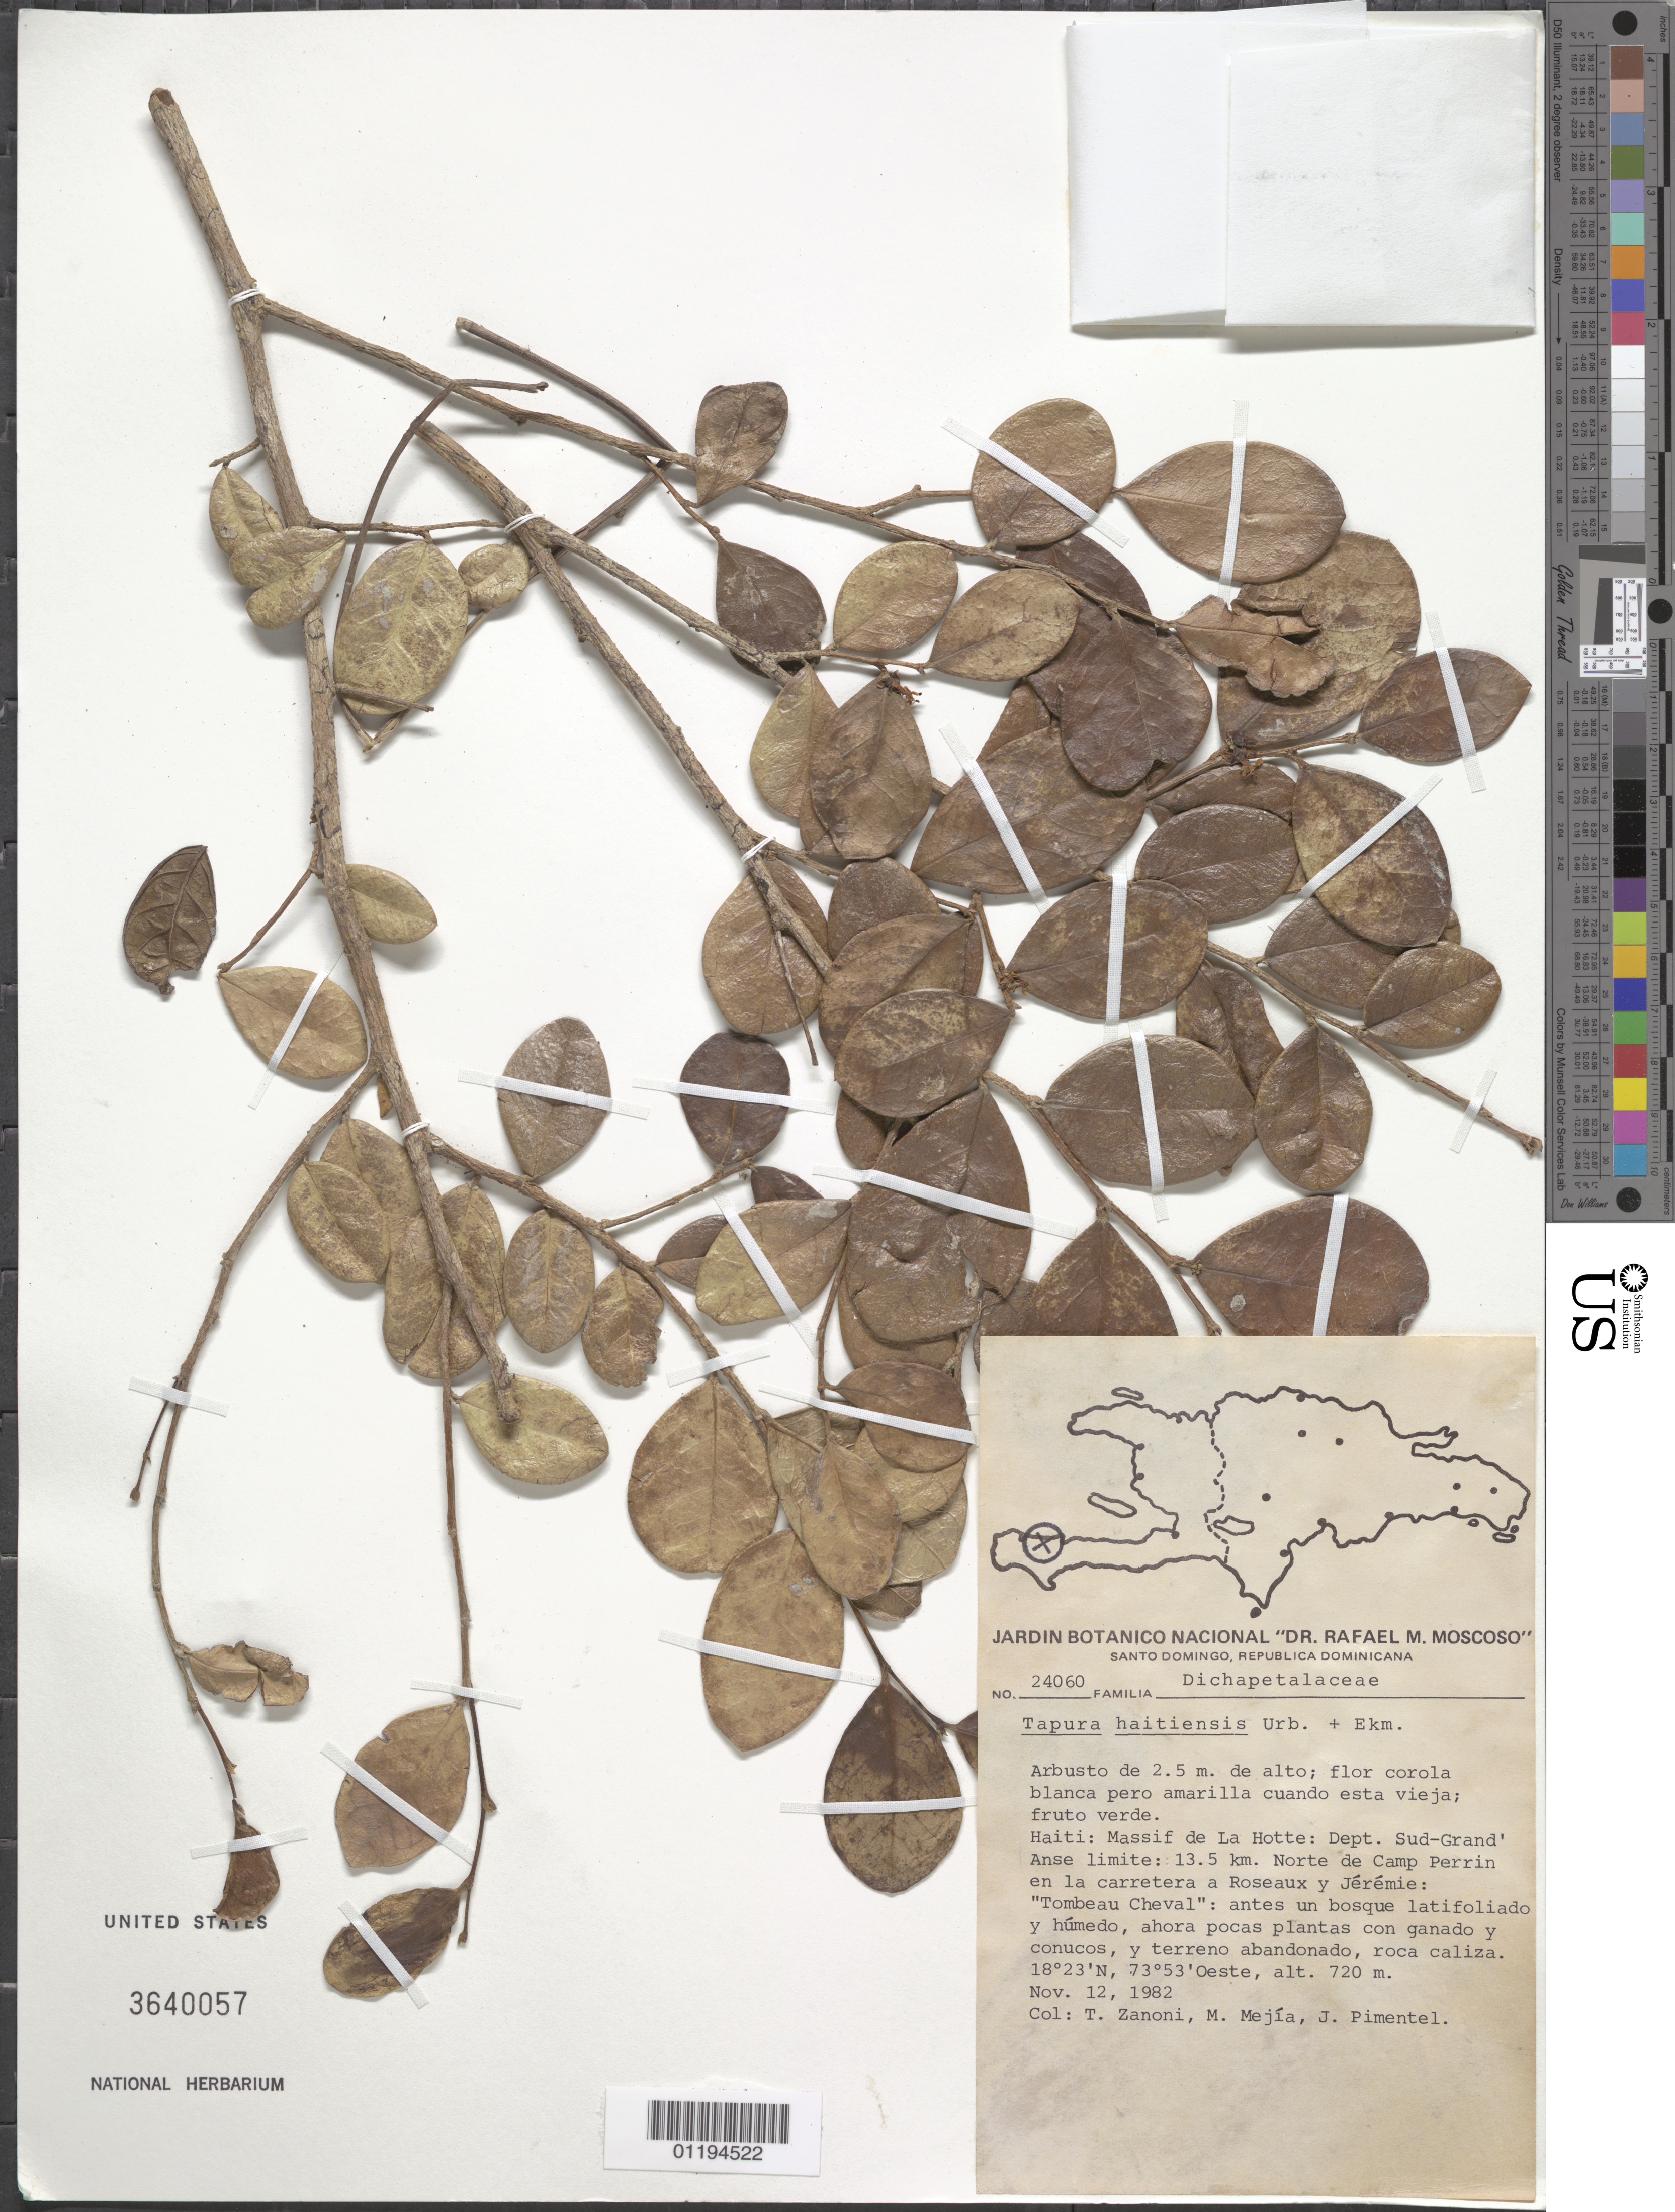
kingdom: Plantae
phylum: Tracheophyta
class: Magnoliopsida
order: Malpighiales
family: Dichapetalaceae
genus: Tapura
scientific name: Tapura haitiensis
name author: Urb. & Ekman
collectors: T. A. Zanoni, M. Mejia & J. Pimental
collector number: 24060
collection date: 1982-11-12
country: Dominican Republic / Haiti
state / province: Massif de La Hotte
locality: N of Camp Perrin on the road to Roseaux andJjeremie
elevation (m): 720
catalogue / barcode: US 3640057